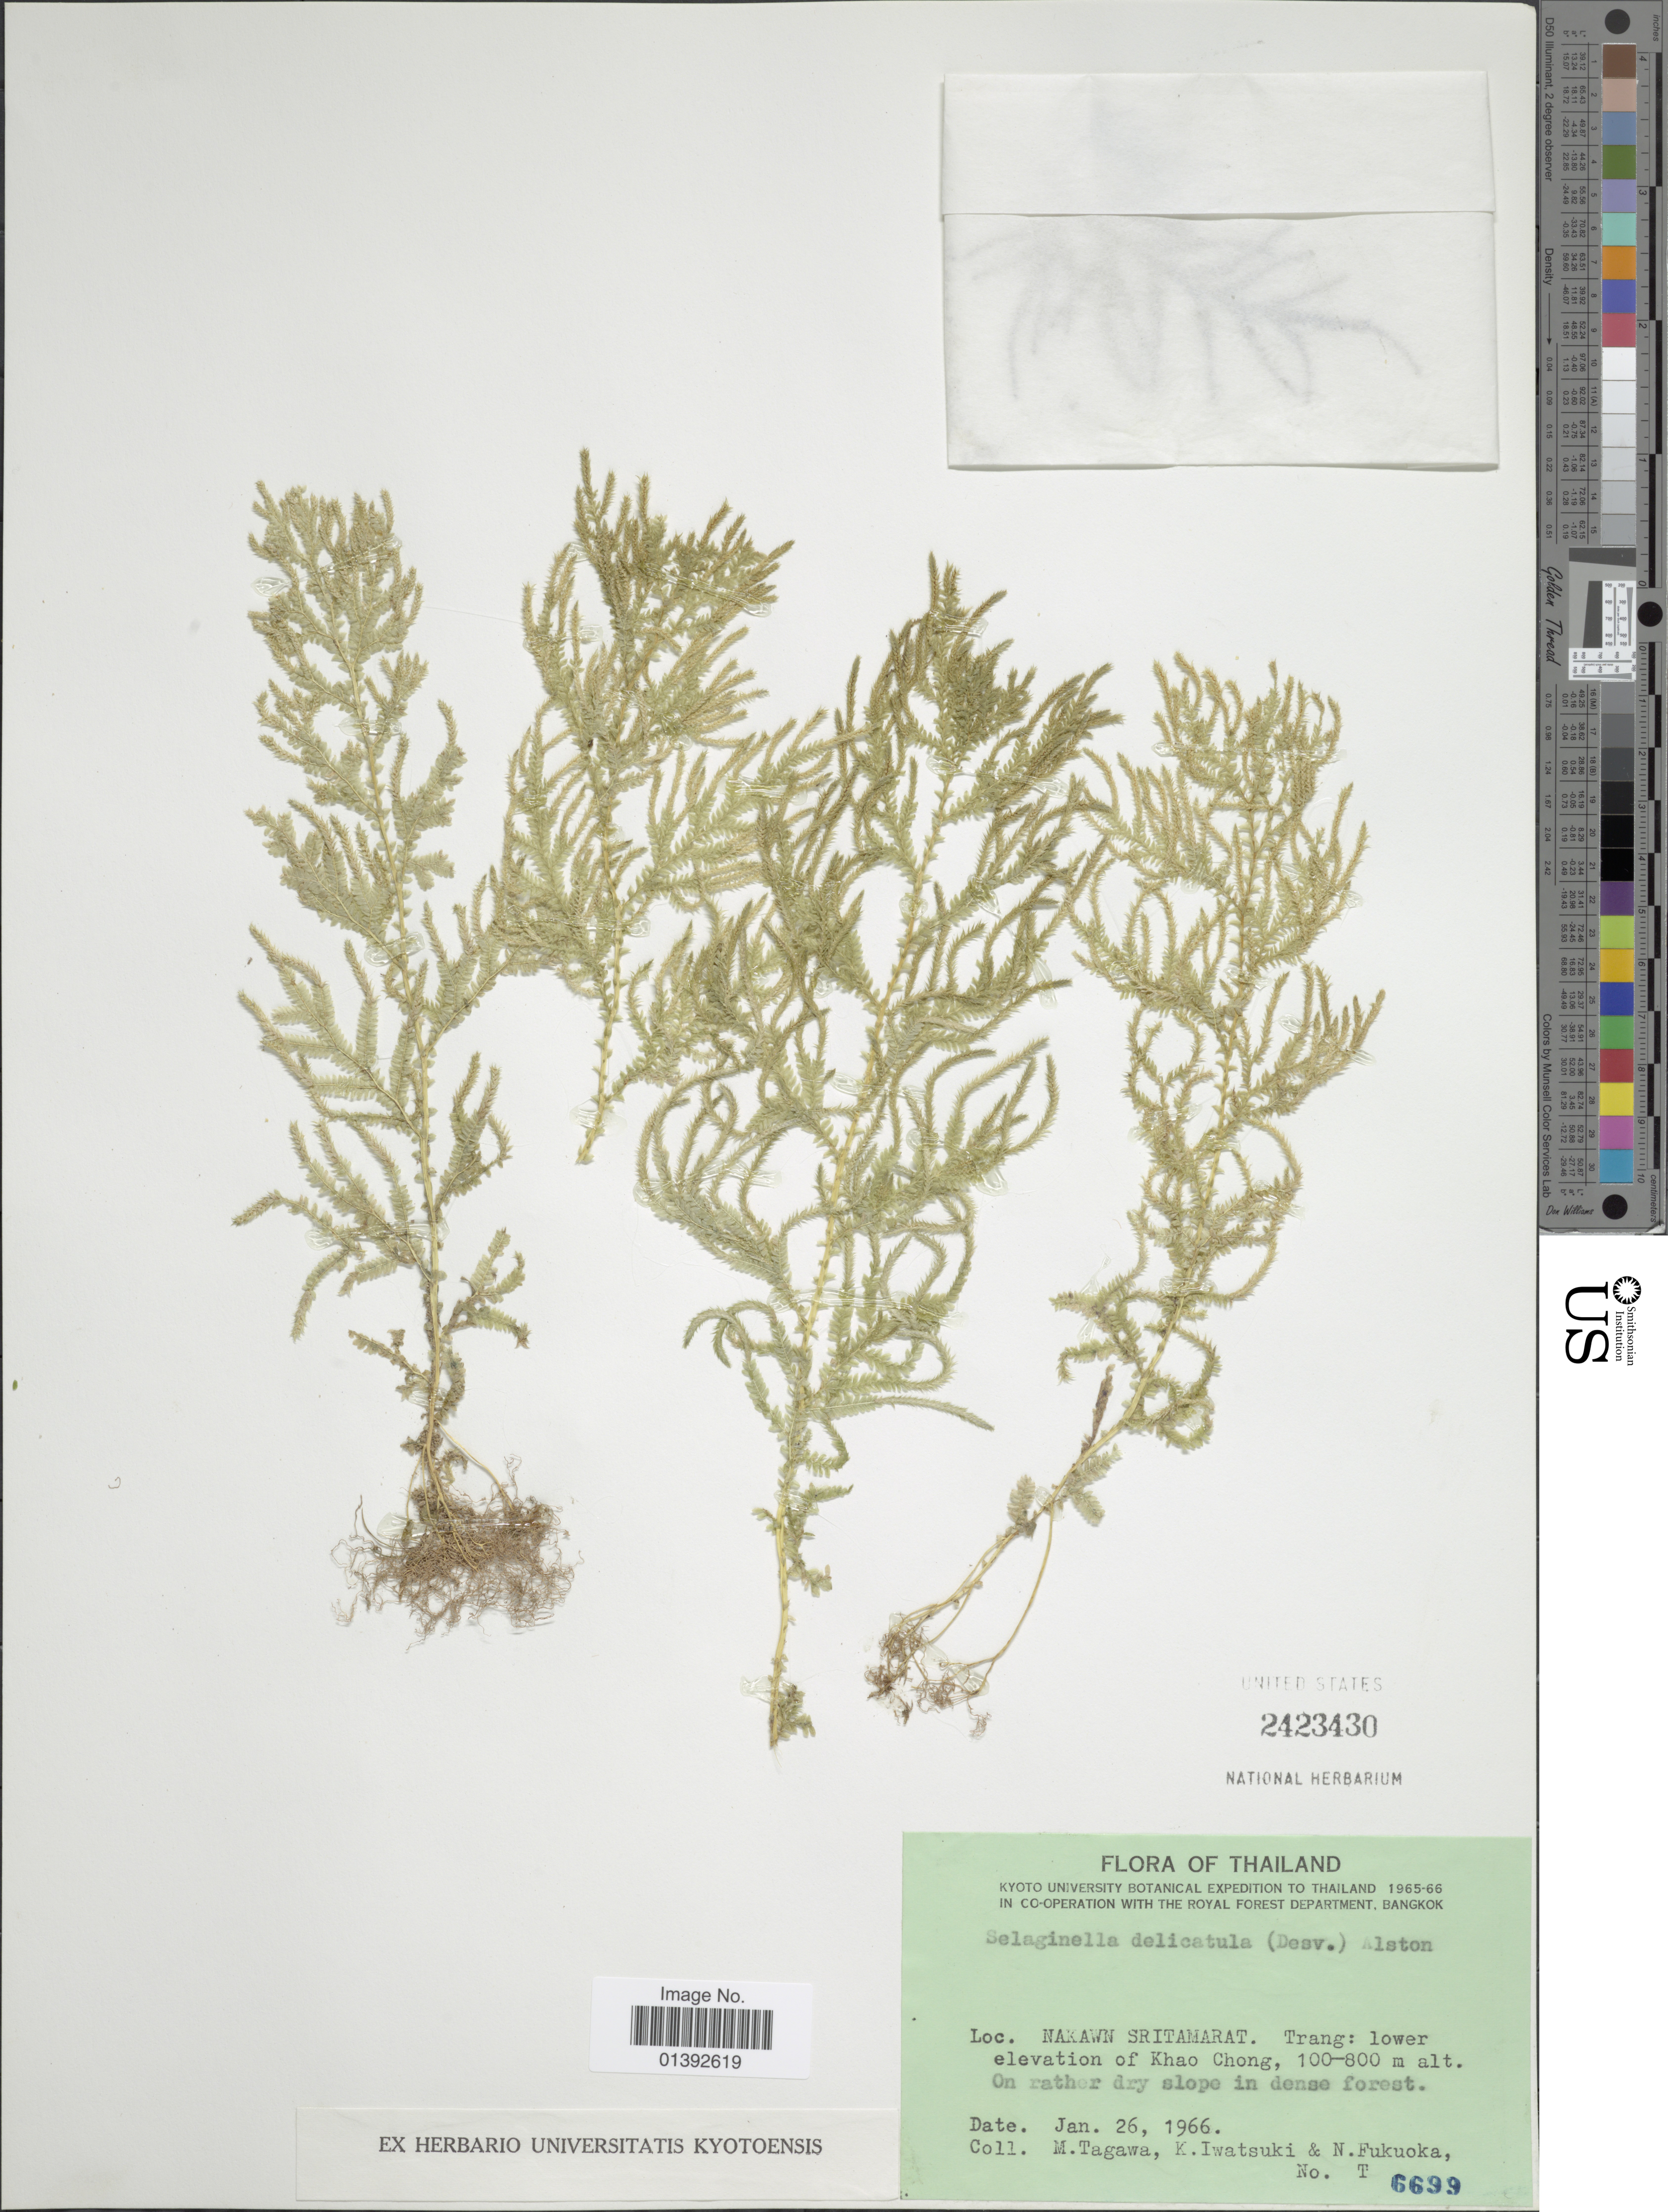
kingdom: Plantae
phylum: Tracheophyta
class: Lycopodiopsida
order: Selaginellales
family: Selaginellaceae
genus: Selaginella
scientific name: Selaginella delicatula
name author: (Desv.) Alston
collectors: M. Tagawa, K. Iwatsuki & N. Fukuoka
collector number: T 6699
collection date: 1966-01-26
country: Thailand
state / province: Trang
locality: Nakawn Sritamarat: lower elevation of Khao Chonh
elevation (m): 100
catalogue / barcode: US 2423430